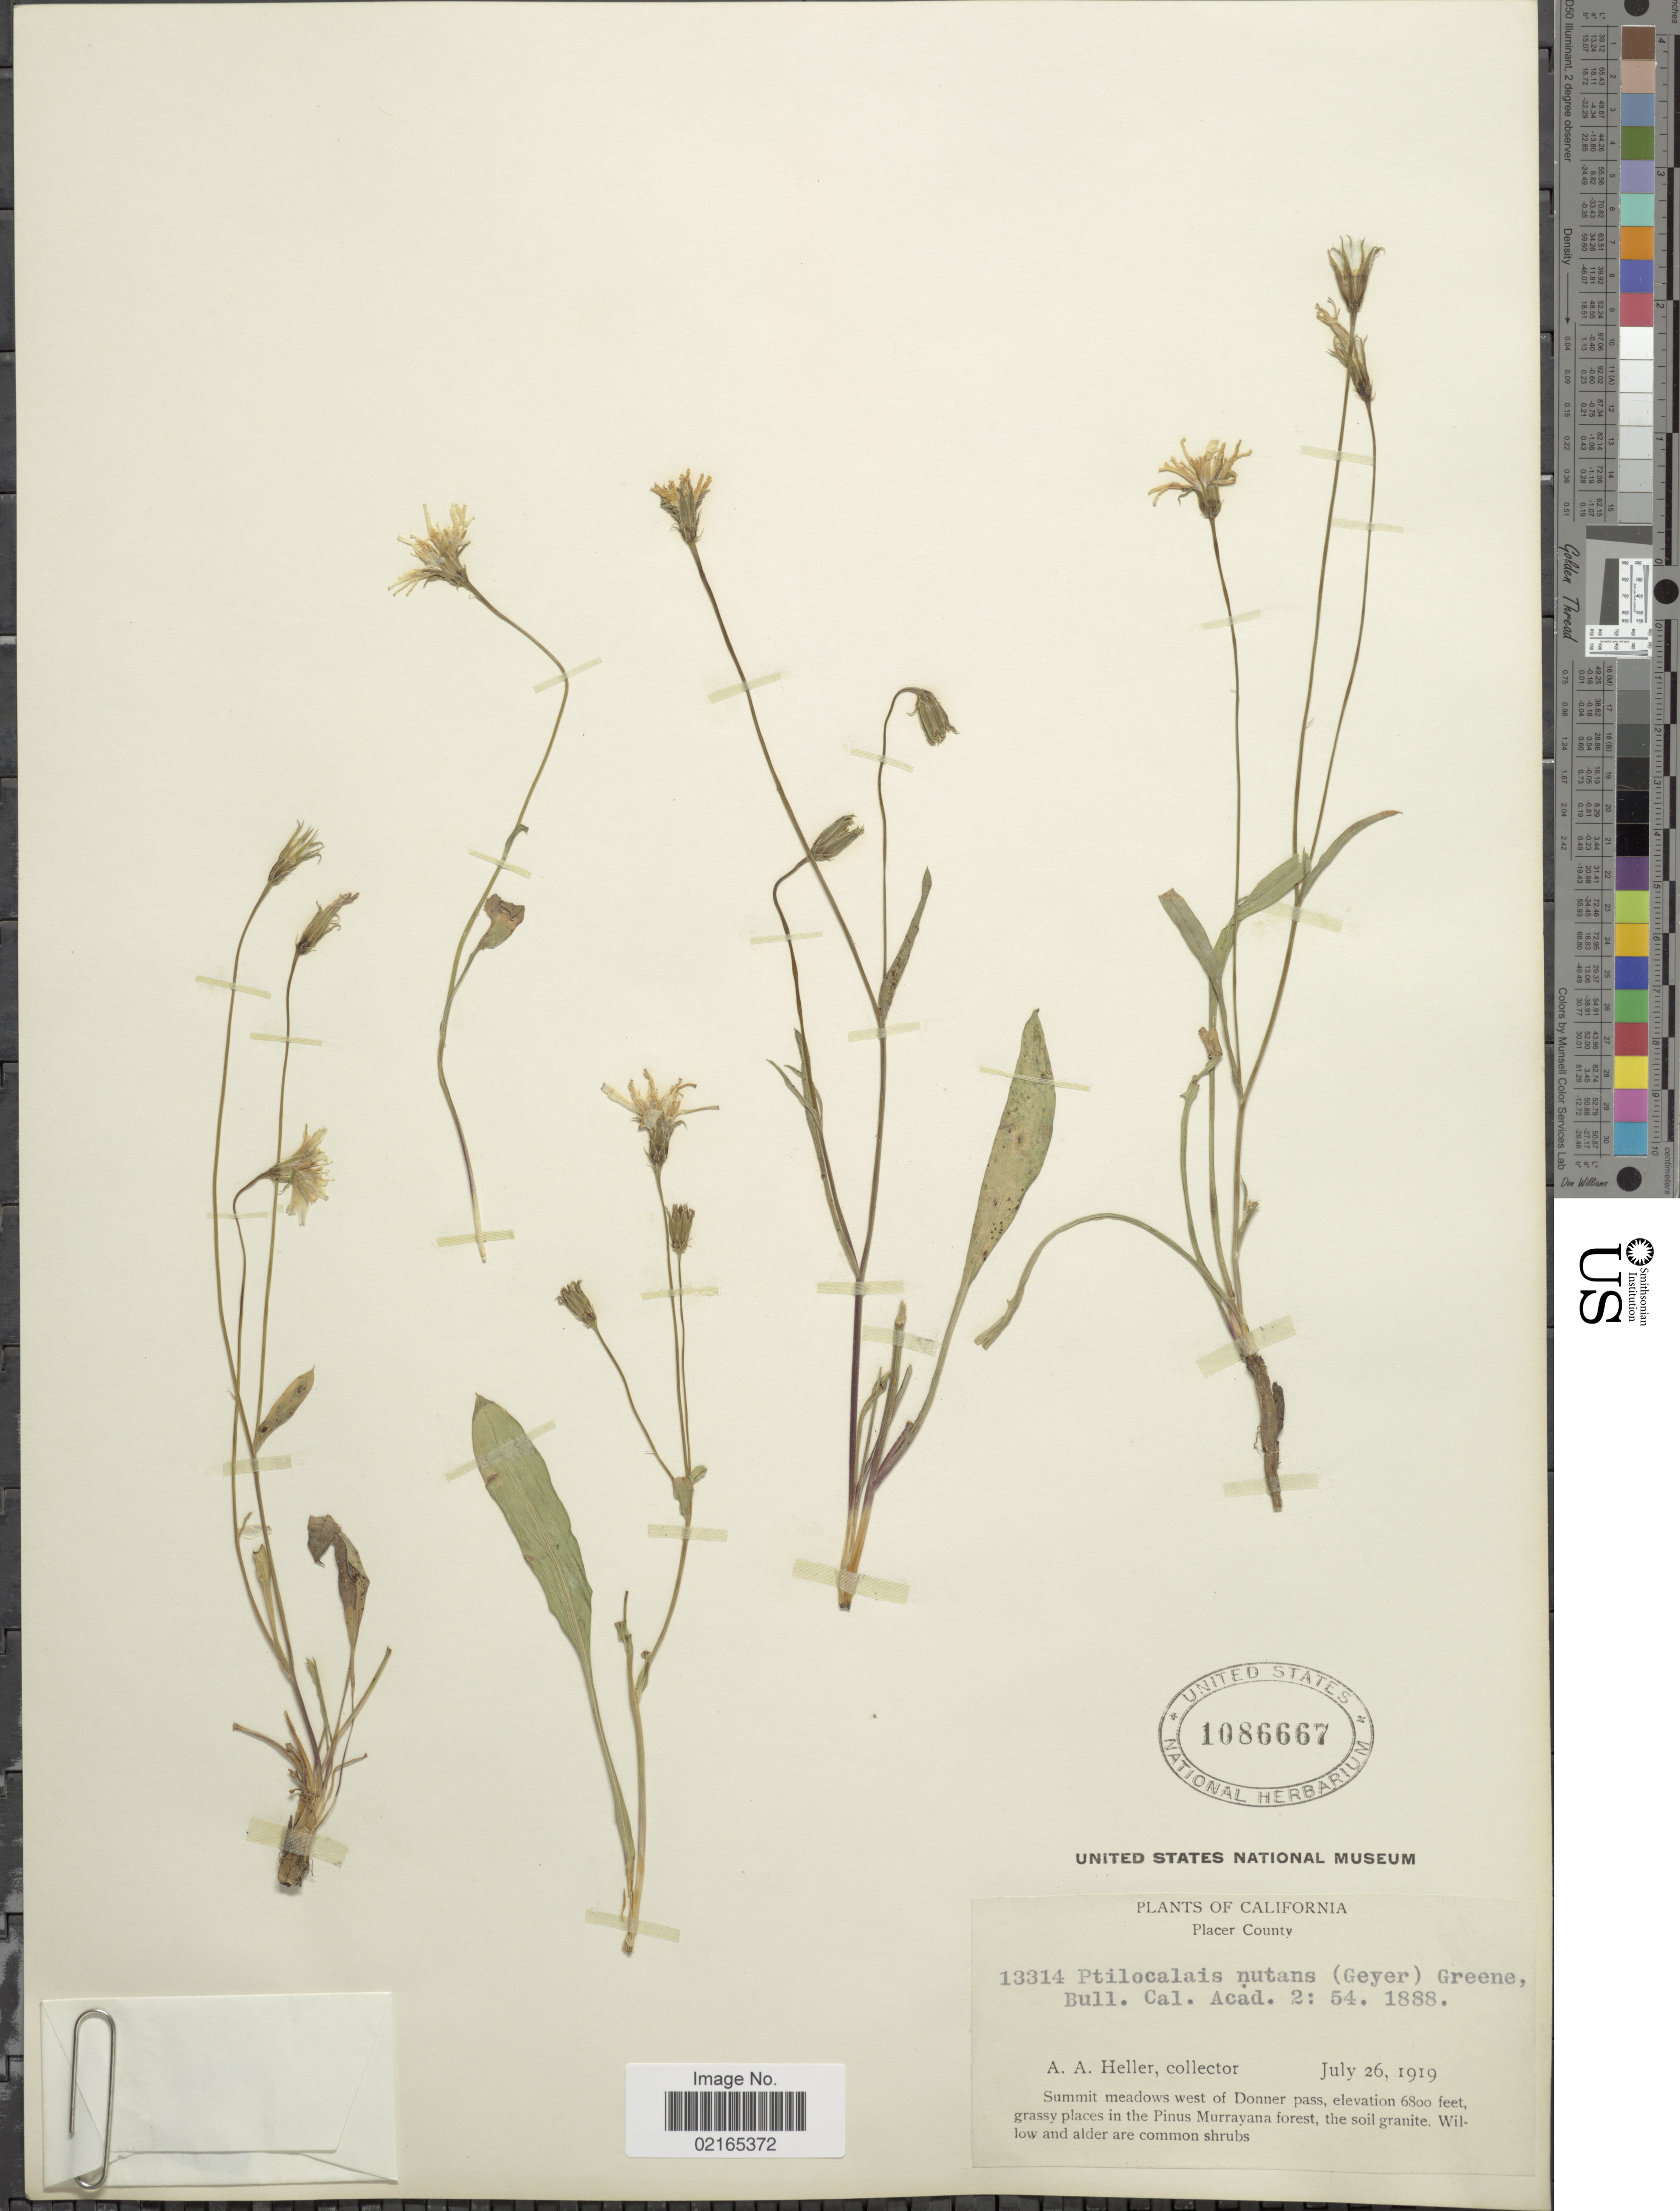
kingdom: Plantae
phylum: Tracheophyta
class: Magnoliopsida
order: Asterales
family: Asteraceae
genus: Microseris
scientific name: Microseris nutans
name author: (Hook.) Sch. Bip.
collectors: A. A. Heller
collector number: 13314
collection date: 1919-07-26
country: United States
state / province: California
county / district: Placer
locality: Placer County, summit meadows west of Donner pass, grassy places in the Pinus Murrayana forest, the soil granite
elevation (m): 2073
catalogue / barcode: US 1086667